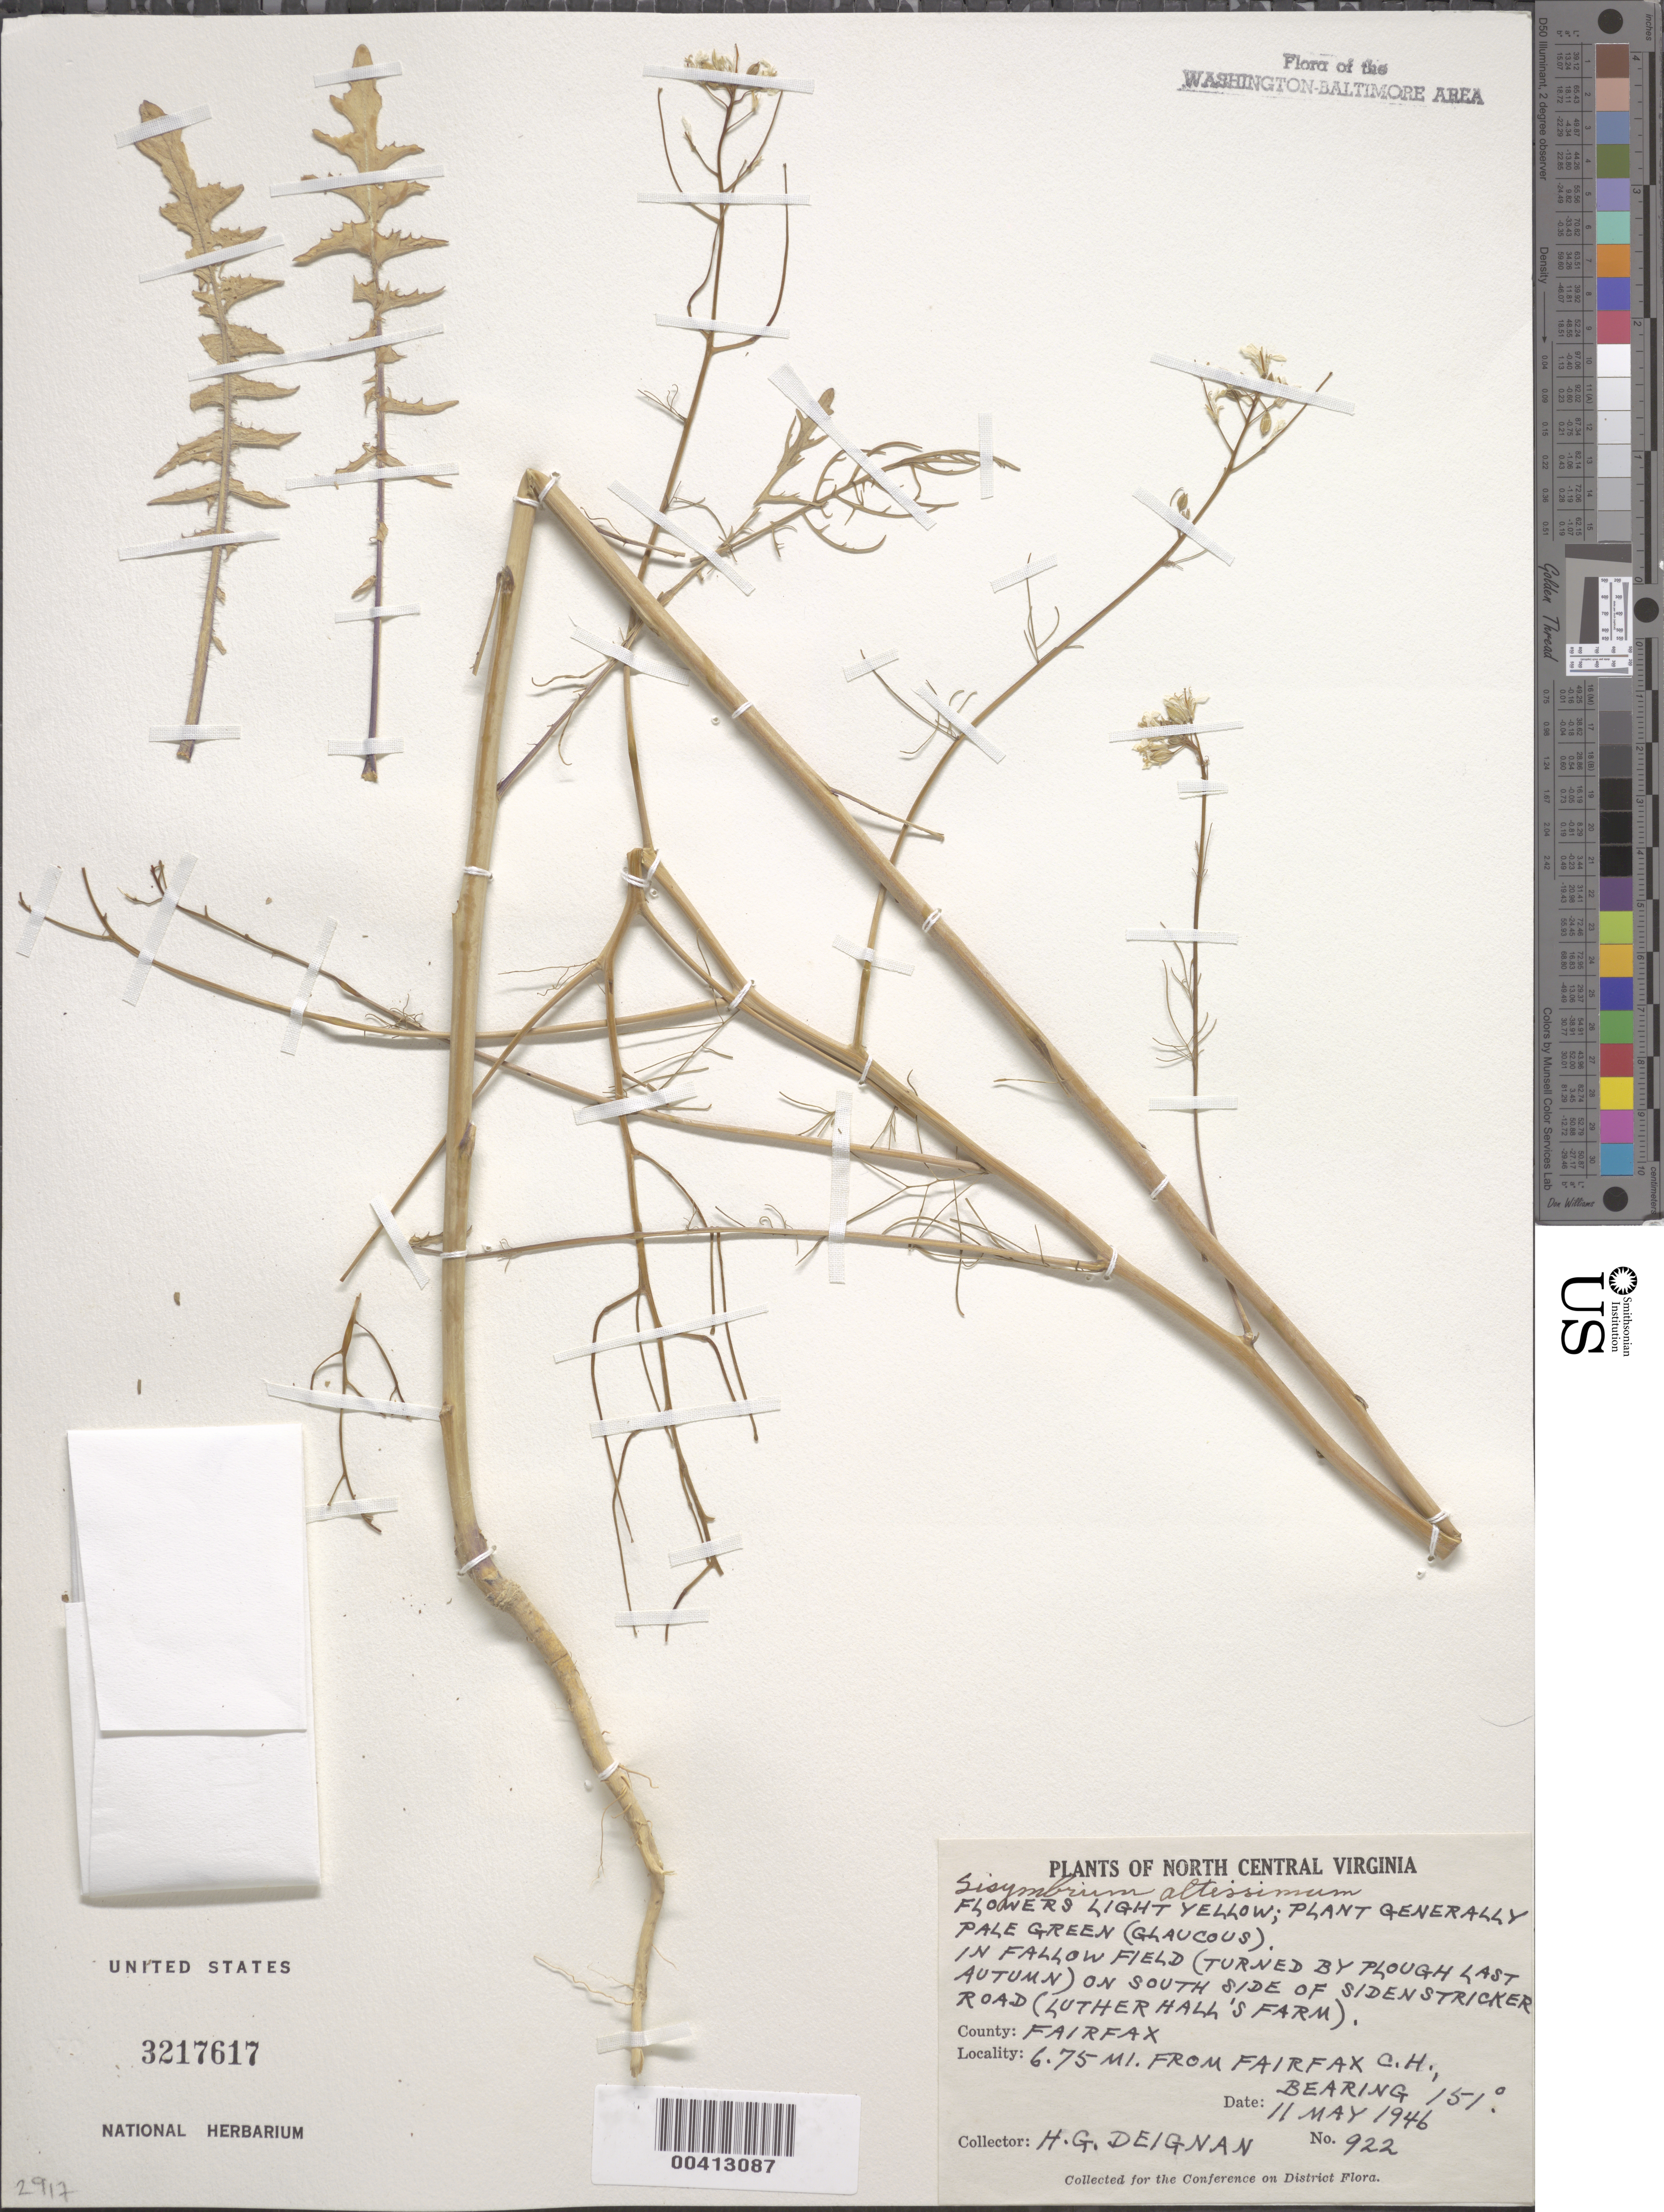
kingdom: Plantae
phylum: Tracheophyta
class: Magnoliopsida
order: Brassicales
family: Brassicaceae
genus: Sisymbrium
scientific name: Sisymbrium altissimum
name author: L.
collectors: H. Deignan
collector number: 922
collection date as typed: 11 May 1946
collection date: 1946-05-11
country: United States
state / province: Virginia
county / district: Fairfax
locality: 6.75 mi. from Fairfax County Courthouse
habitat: In fallow field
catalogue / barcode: US 3217617